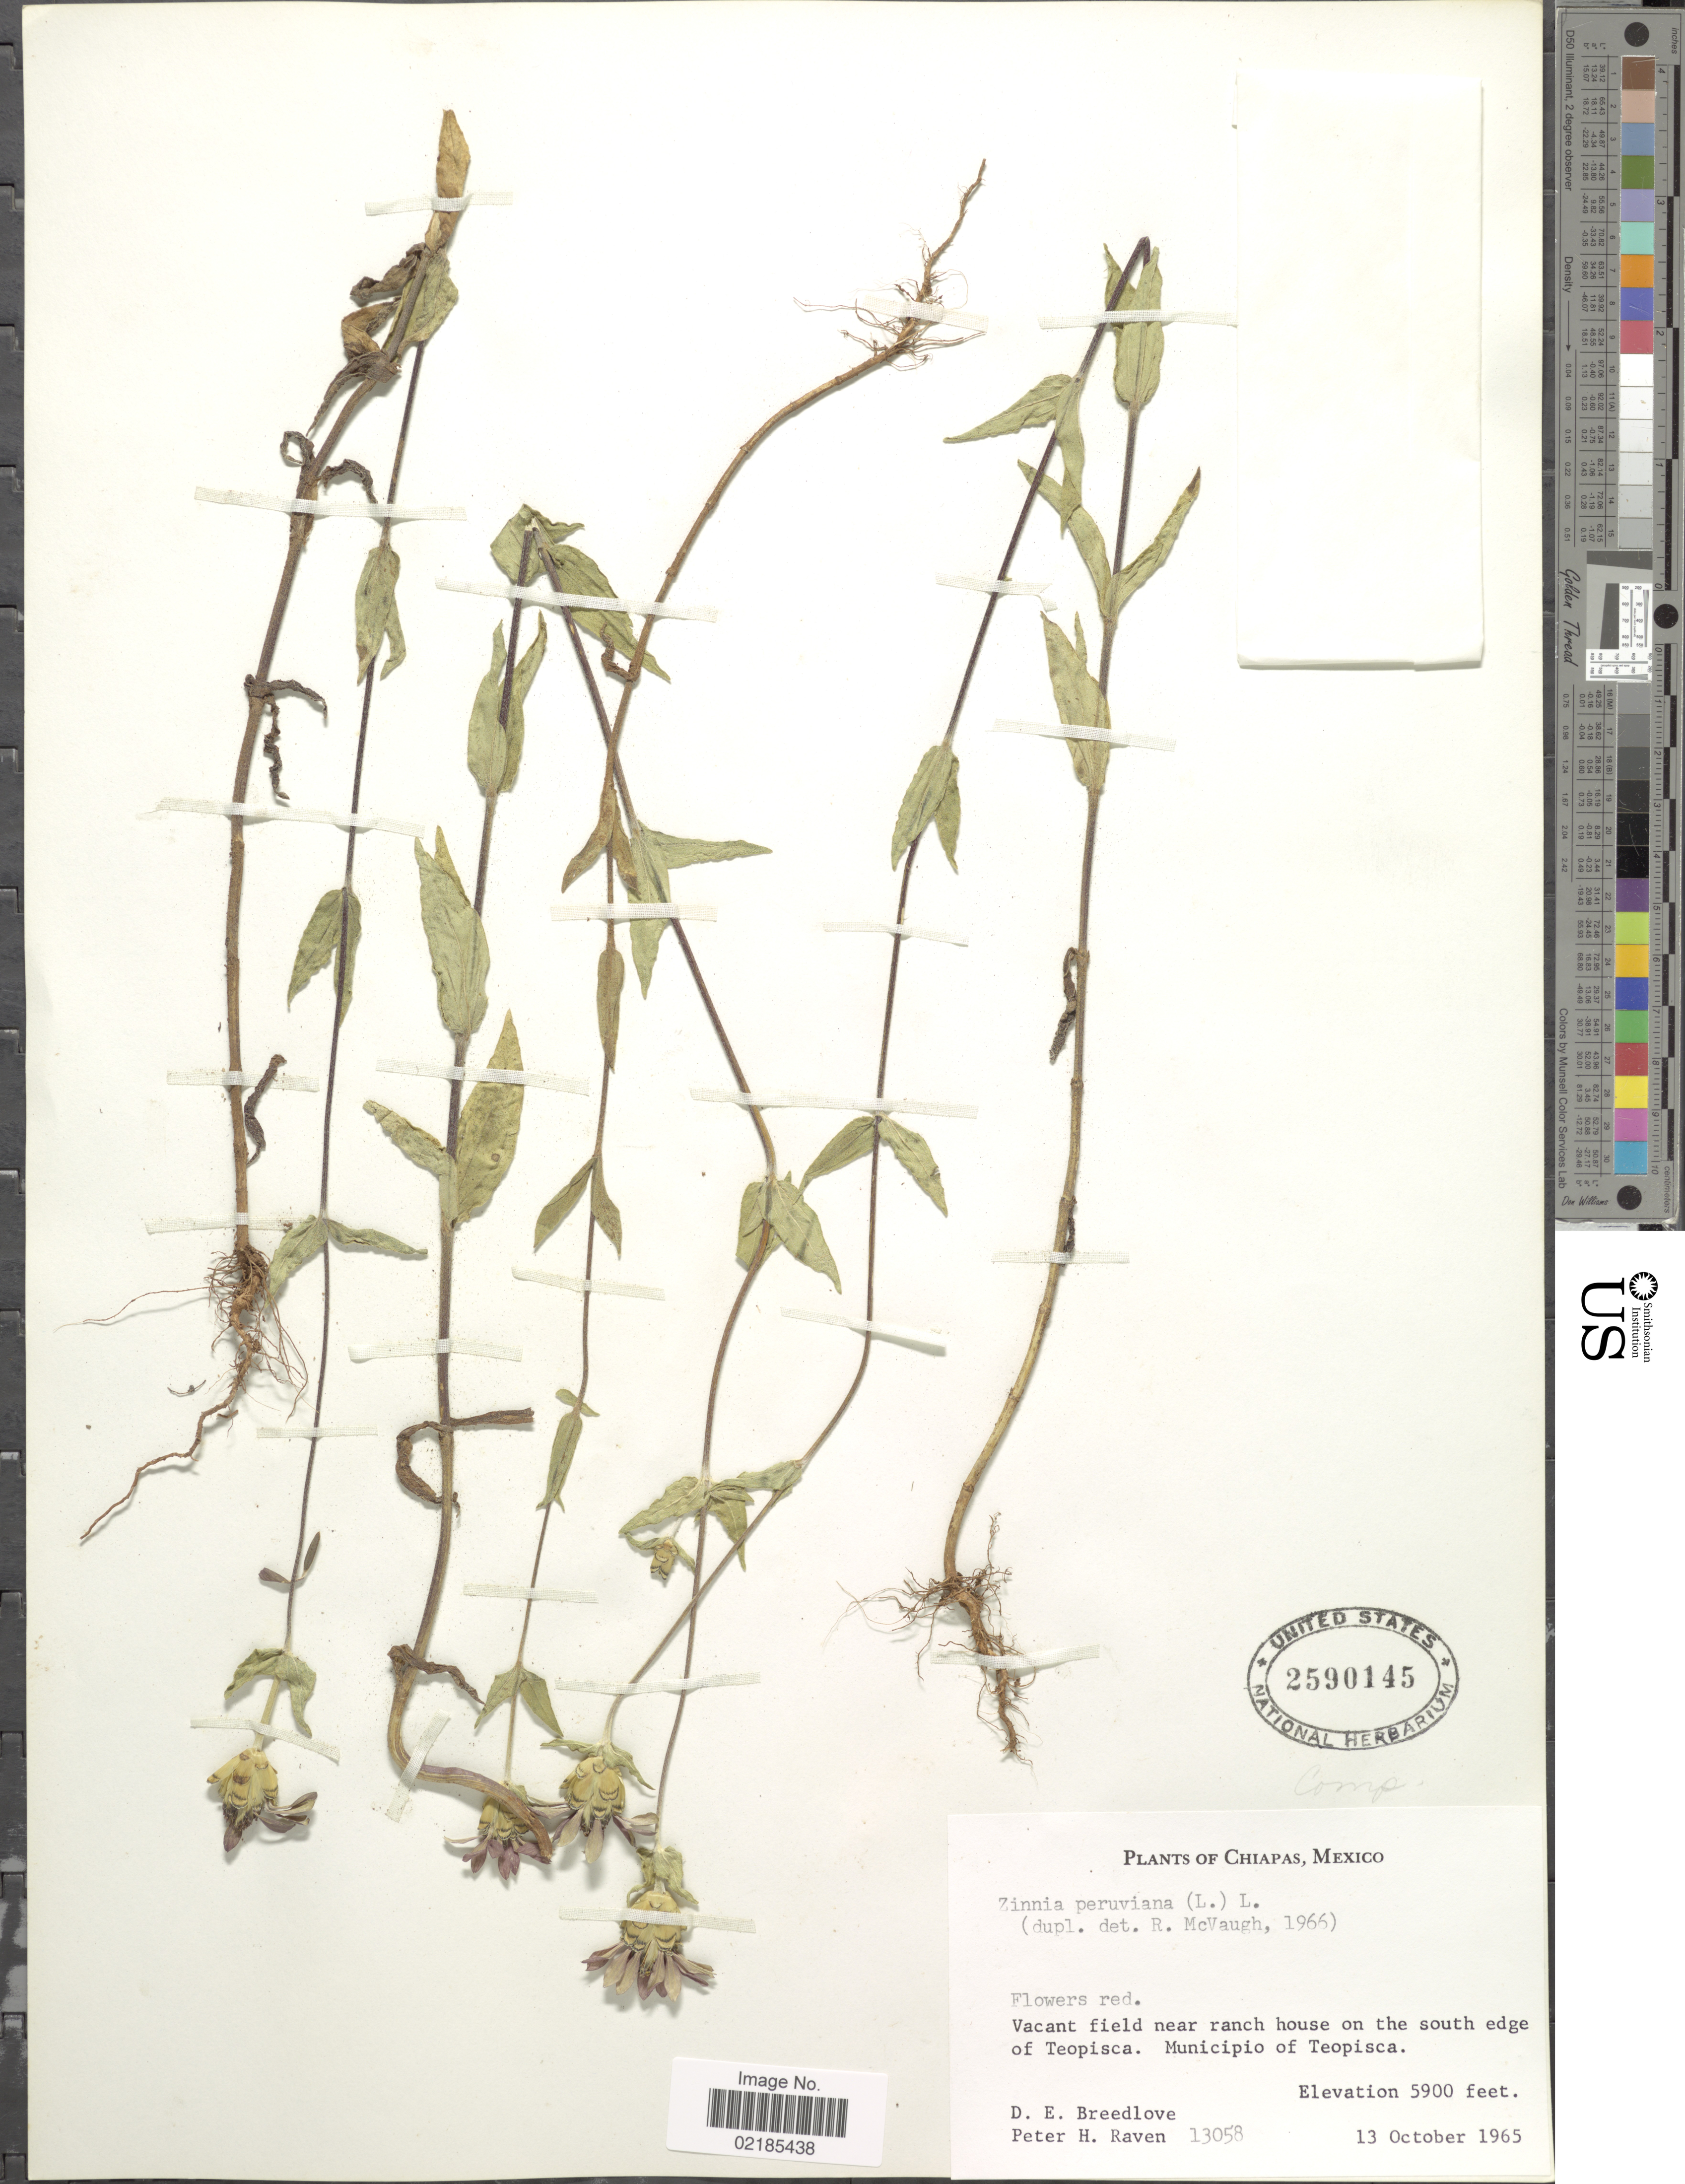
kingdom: Plantae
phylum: Tracheophyta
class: Magnoliopsida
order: Asterales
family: Asteraceae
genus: Zinnia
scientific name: Zinnia peruviana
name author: (L.) L.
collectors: D. E. Breedlove & P. Raven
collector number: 13058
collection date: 1965-10-13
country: Mexico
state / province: Chiapas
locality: Near ranch house on the south edge of Teopisca. Municipio of Teopisca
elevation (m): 1798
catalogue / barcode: US 2590145